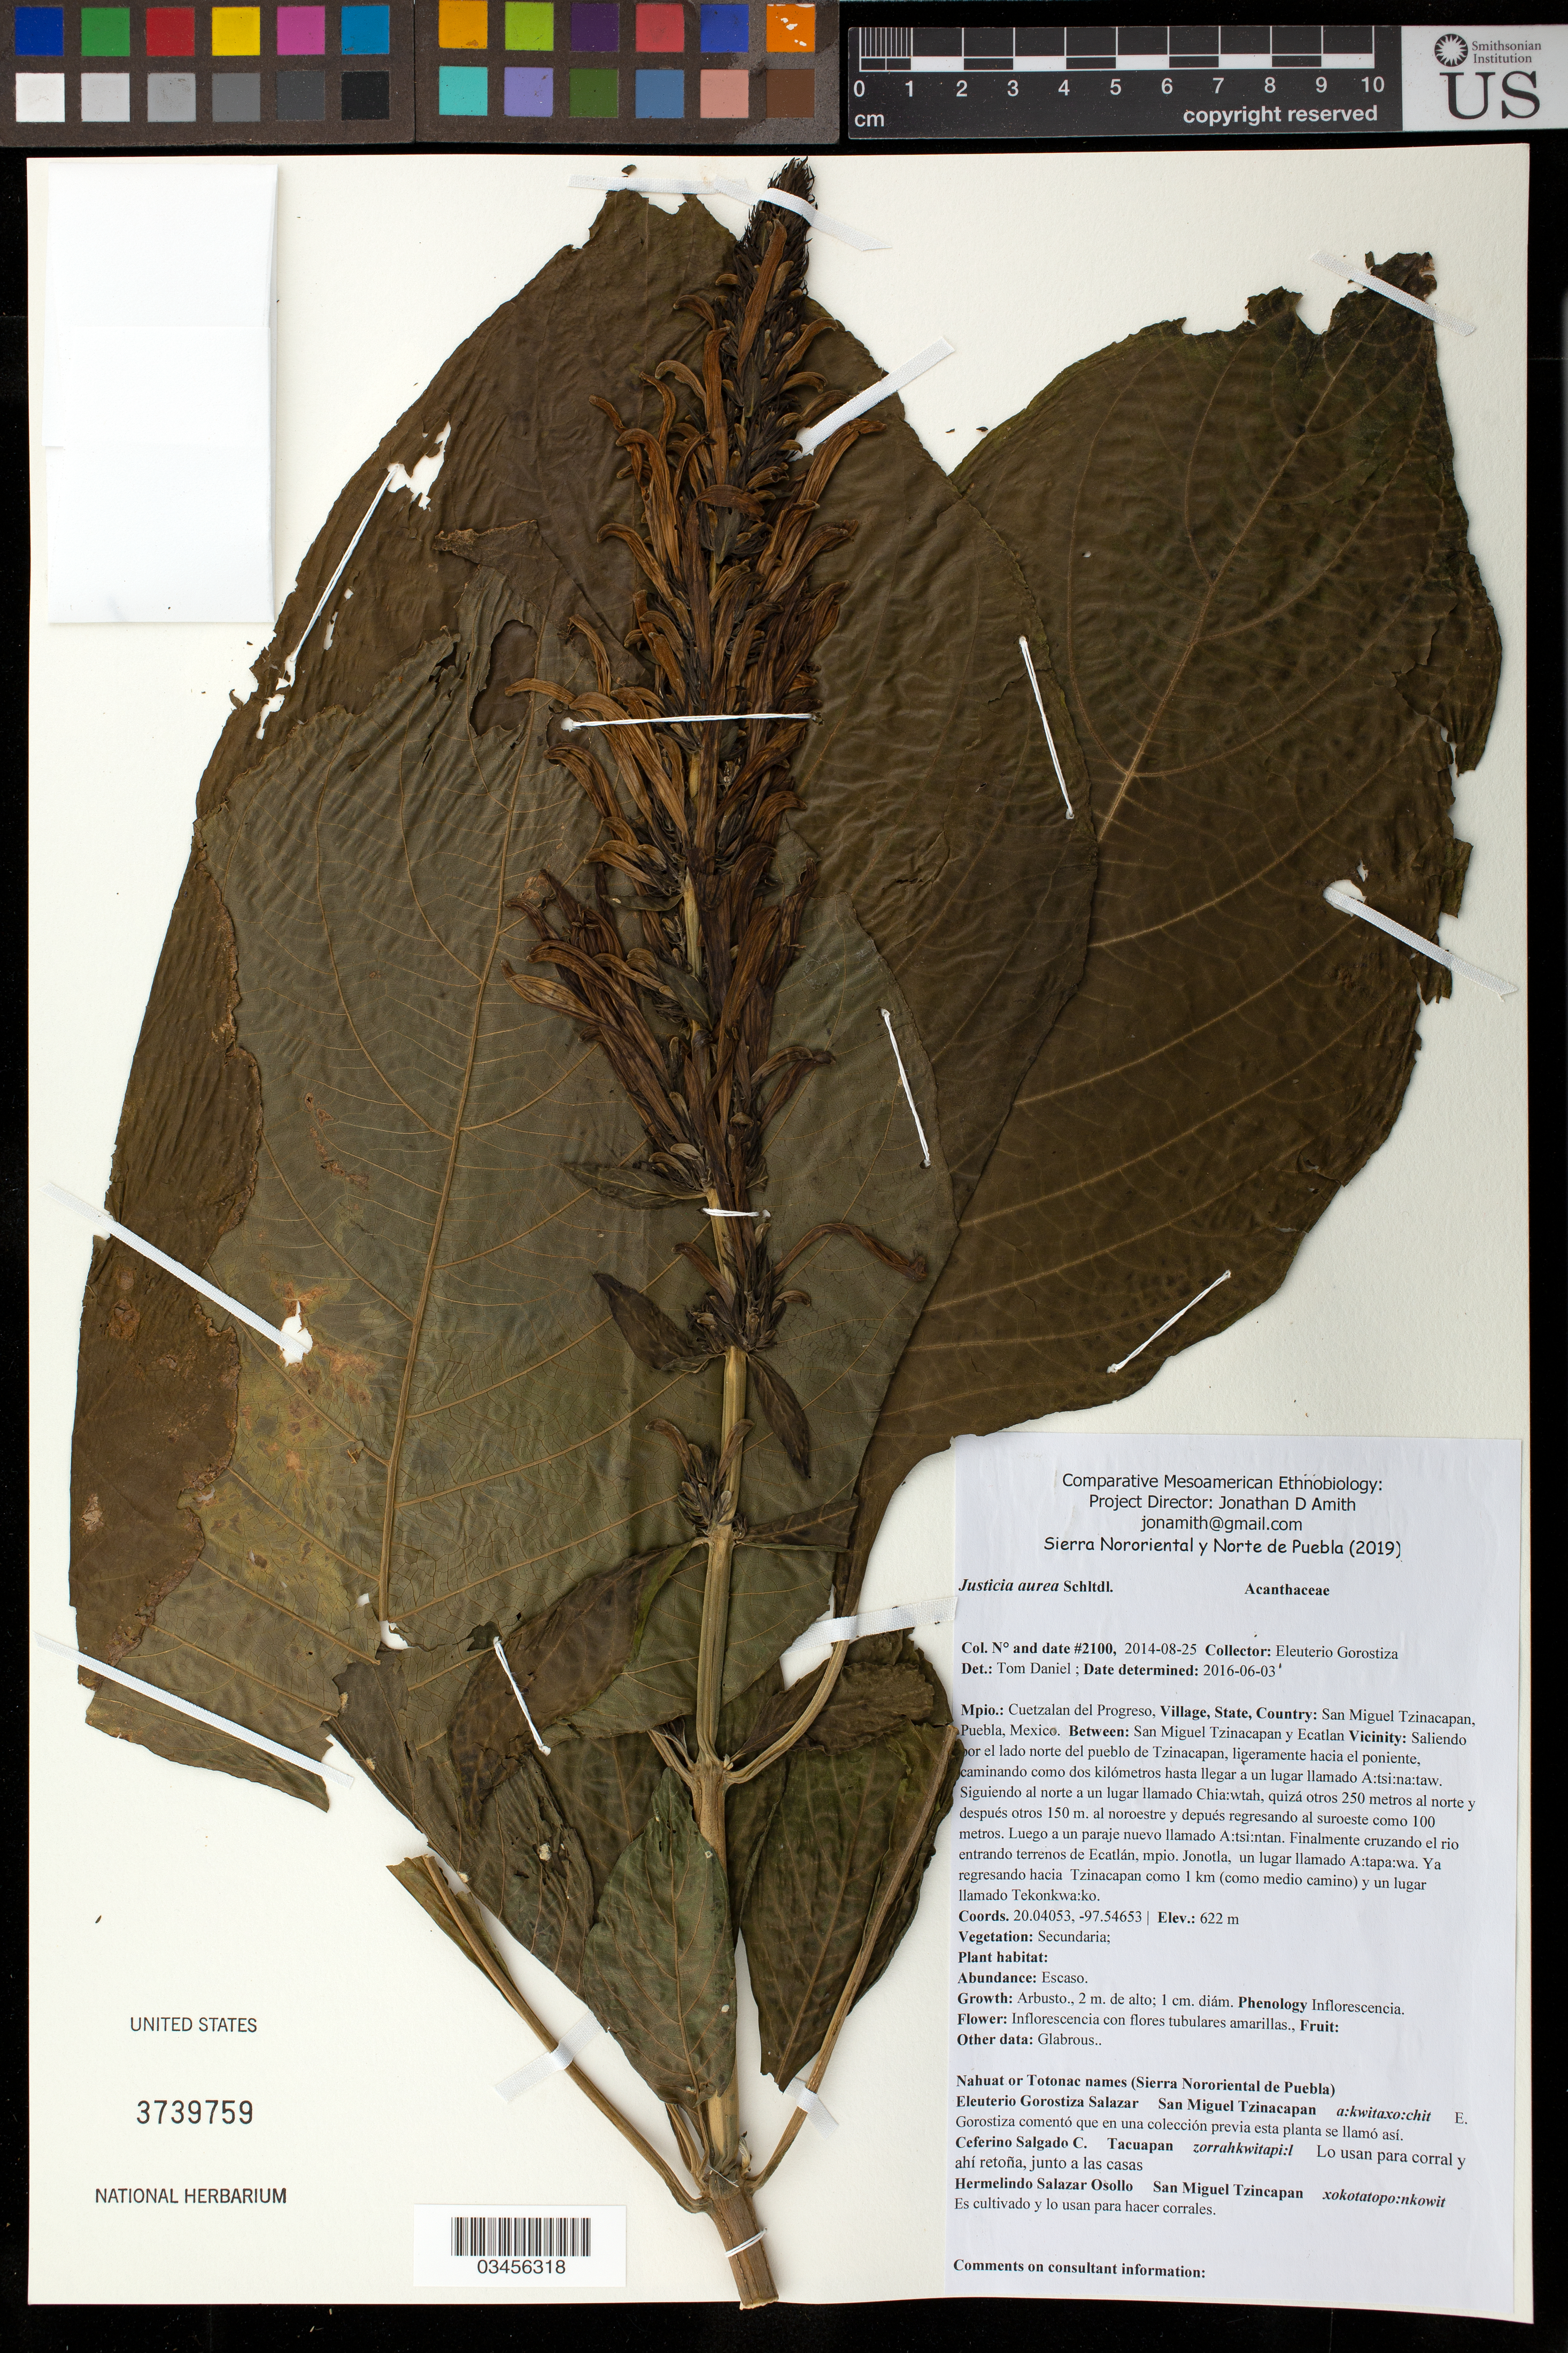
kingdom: Plantae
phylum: Tracheophyta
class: Magnoliopsida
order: Lamiales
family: Acanthaceae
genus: Justicia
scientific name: Justicia aurea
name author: Schltdl.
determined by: Daniel, T.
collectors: J. D. Amith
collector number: JDA_02100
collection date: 2014-08-25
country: México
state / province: Puebla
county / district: Cuetzalan del Progreso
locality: PUEBLO: San Miguel Tzinacapan; LOCALIDAD EXACTA: Saliendo por el lado norte del pueblo de Tzinacapan, ligeramente hacia el poniente, caminando como dos kilómetros hasta llegar a un lugar llamado A:tsi:na:taw.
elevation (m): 622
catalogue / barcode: US 3739759